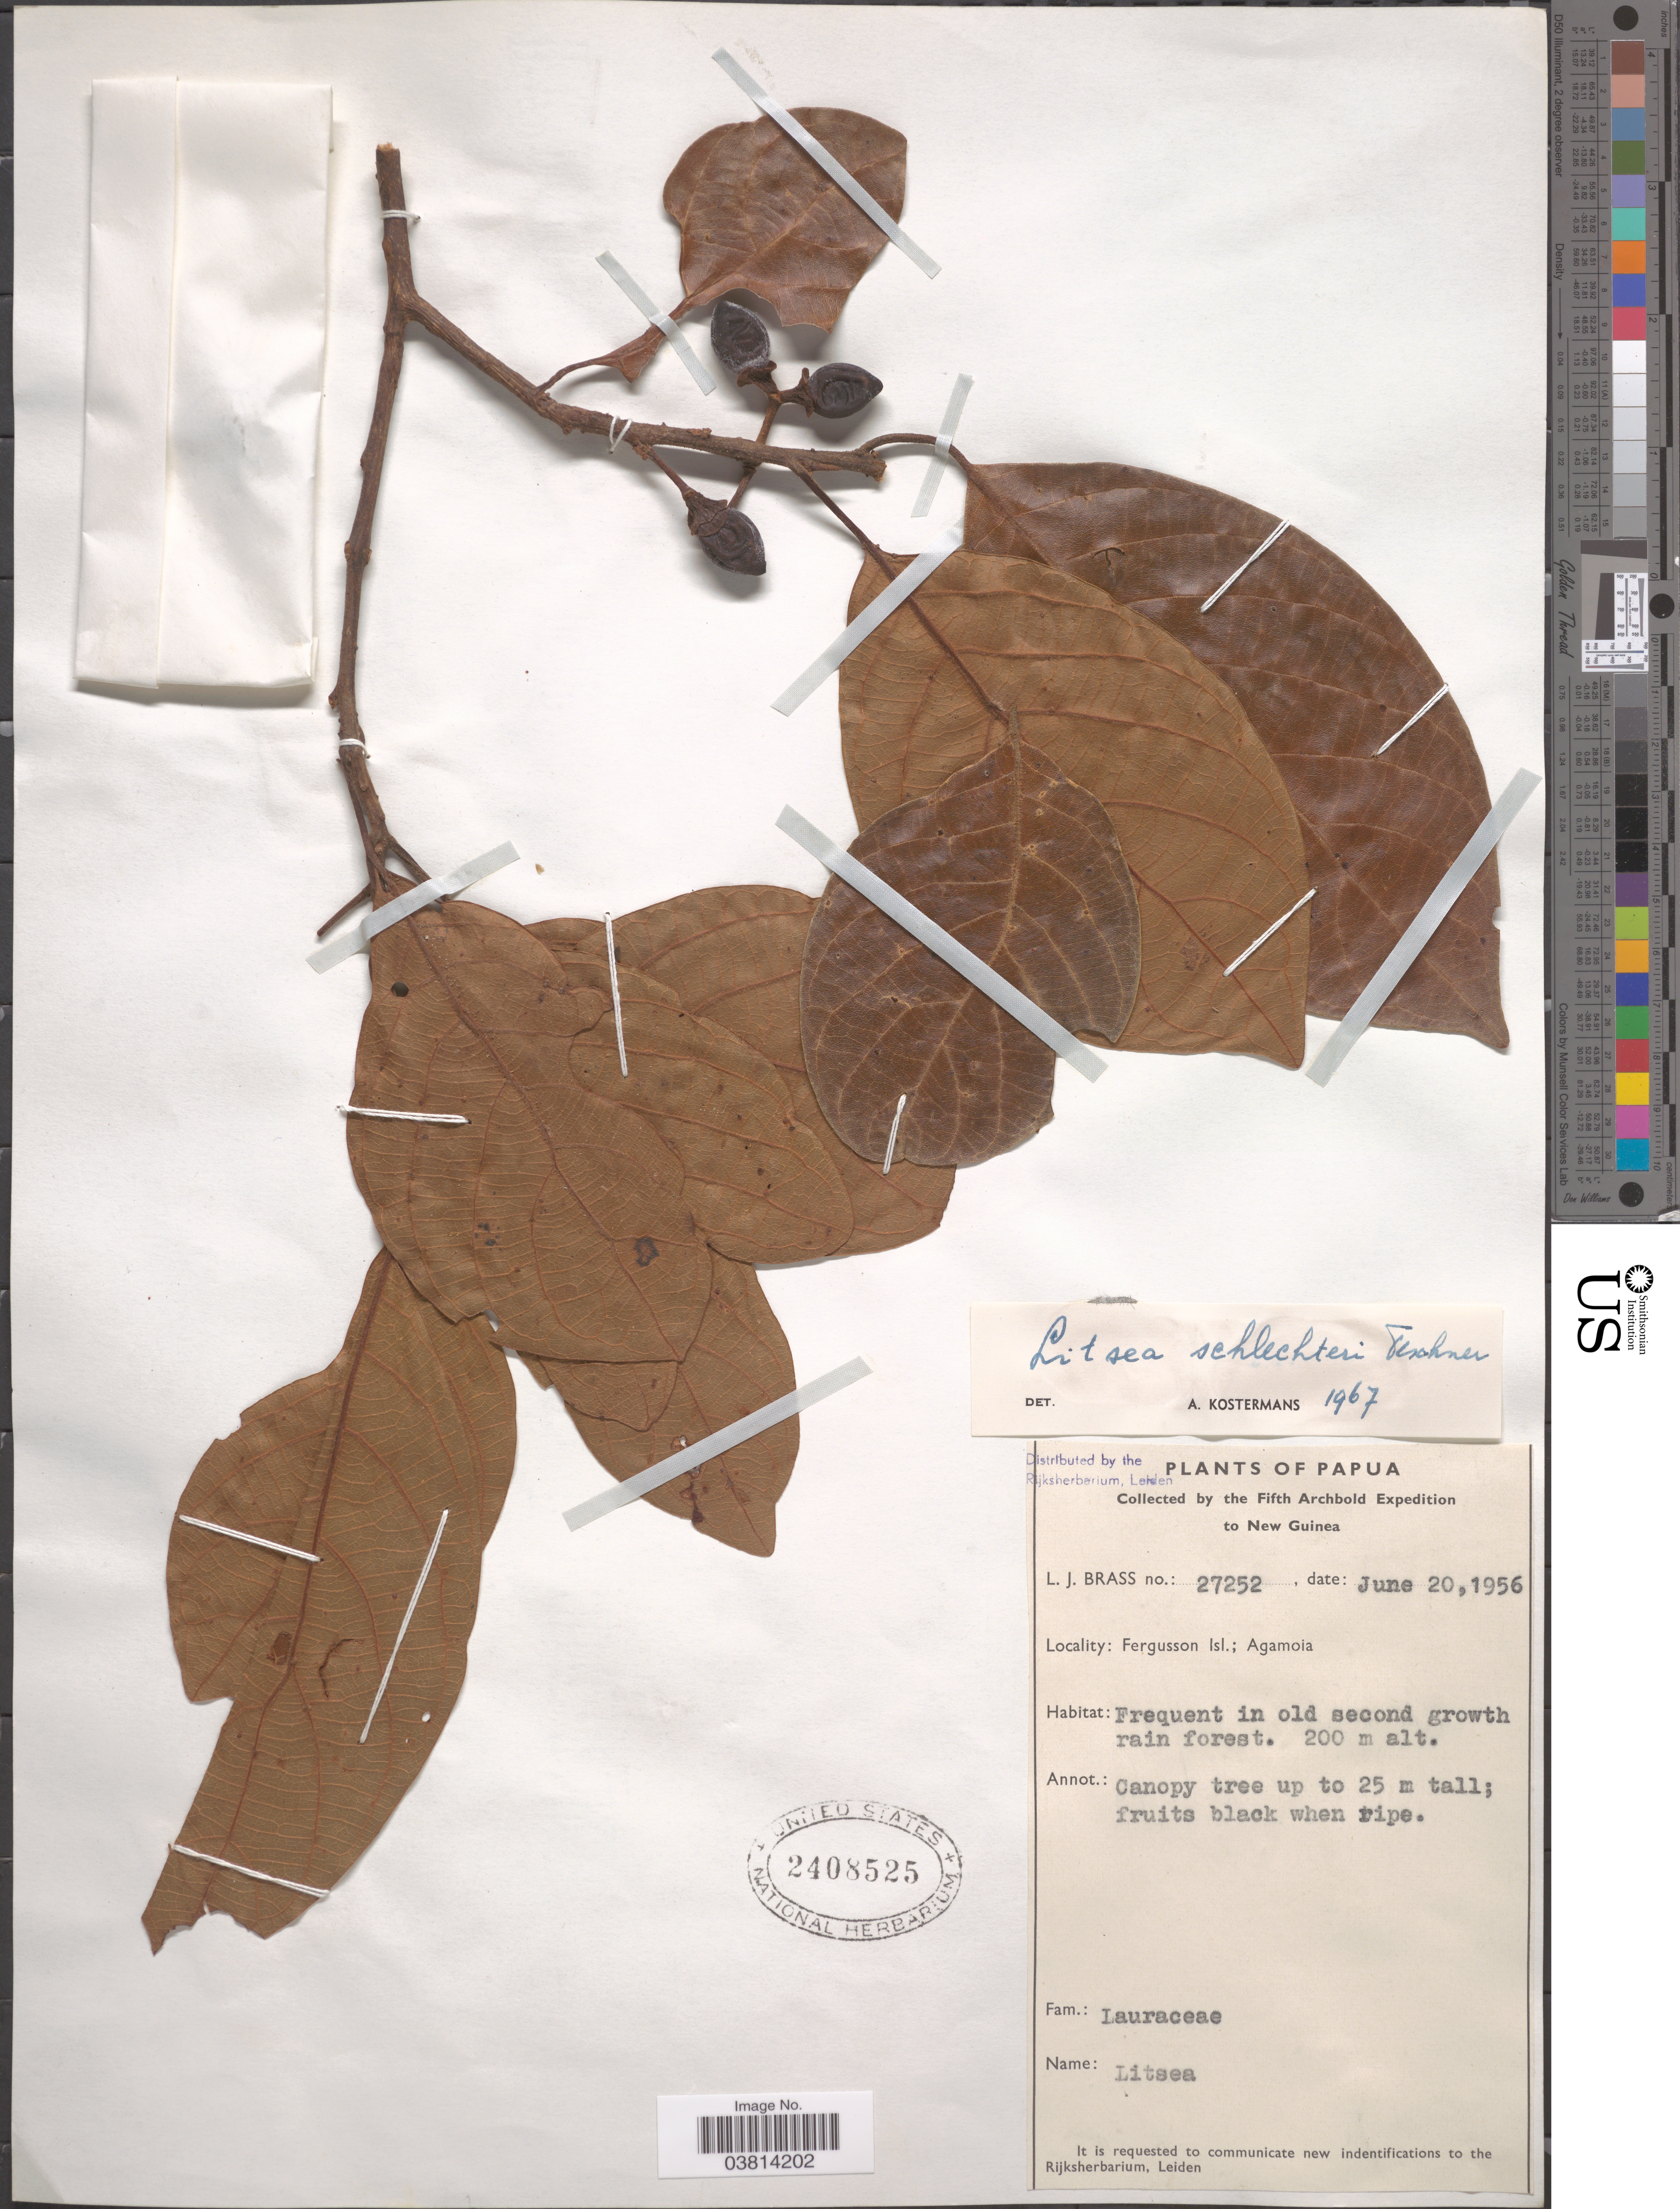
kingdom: Plantae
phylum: Tracheophyta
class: Magnoliopsida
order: Laurales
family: Lauraceae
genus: Litsea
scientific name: Litsea schlechteri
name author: Teschner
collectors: L. J. Brass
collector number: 27252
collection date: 1956-06-20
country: Papua New Guinea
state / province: Milne Bay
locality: New Guinea. Fergusson isl.; Agamoia.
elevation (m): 200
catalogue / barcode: US 2408525